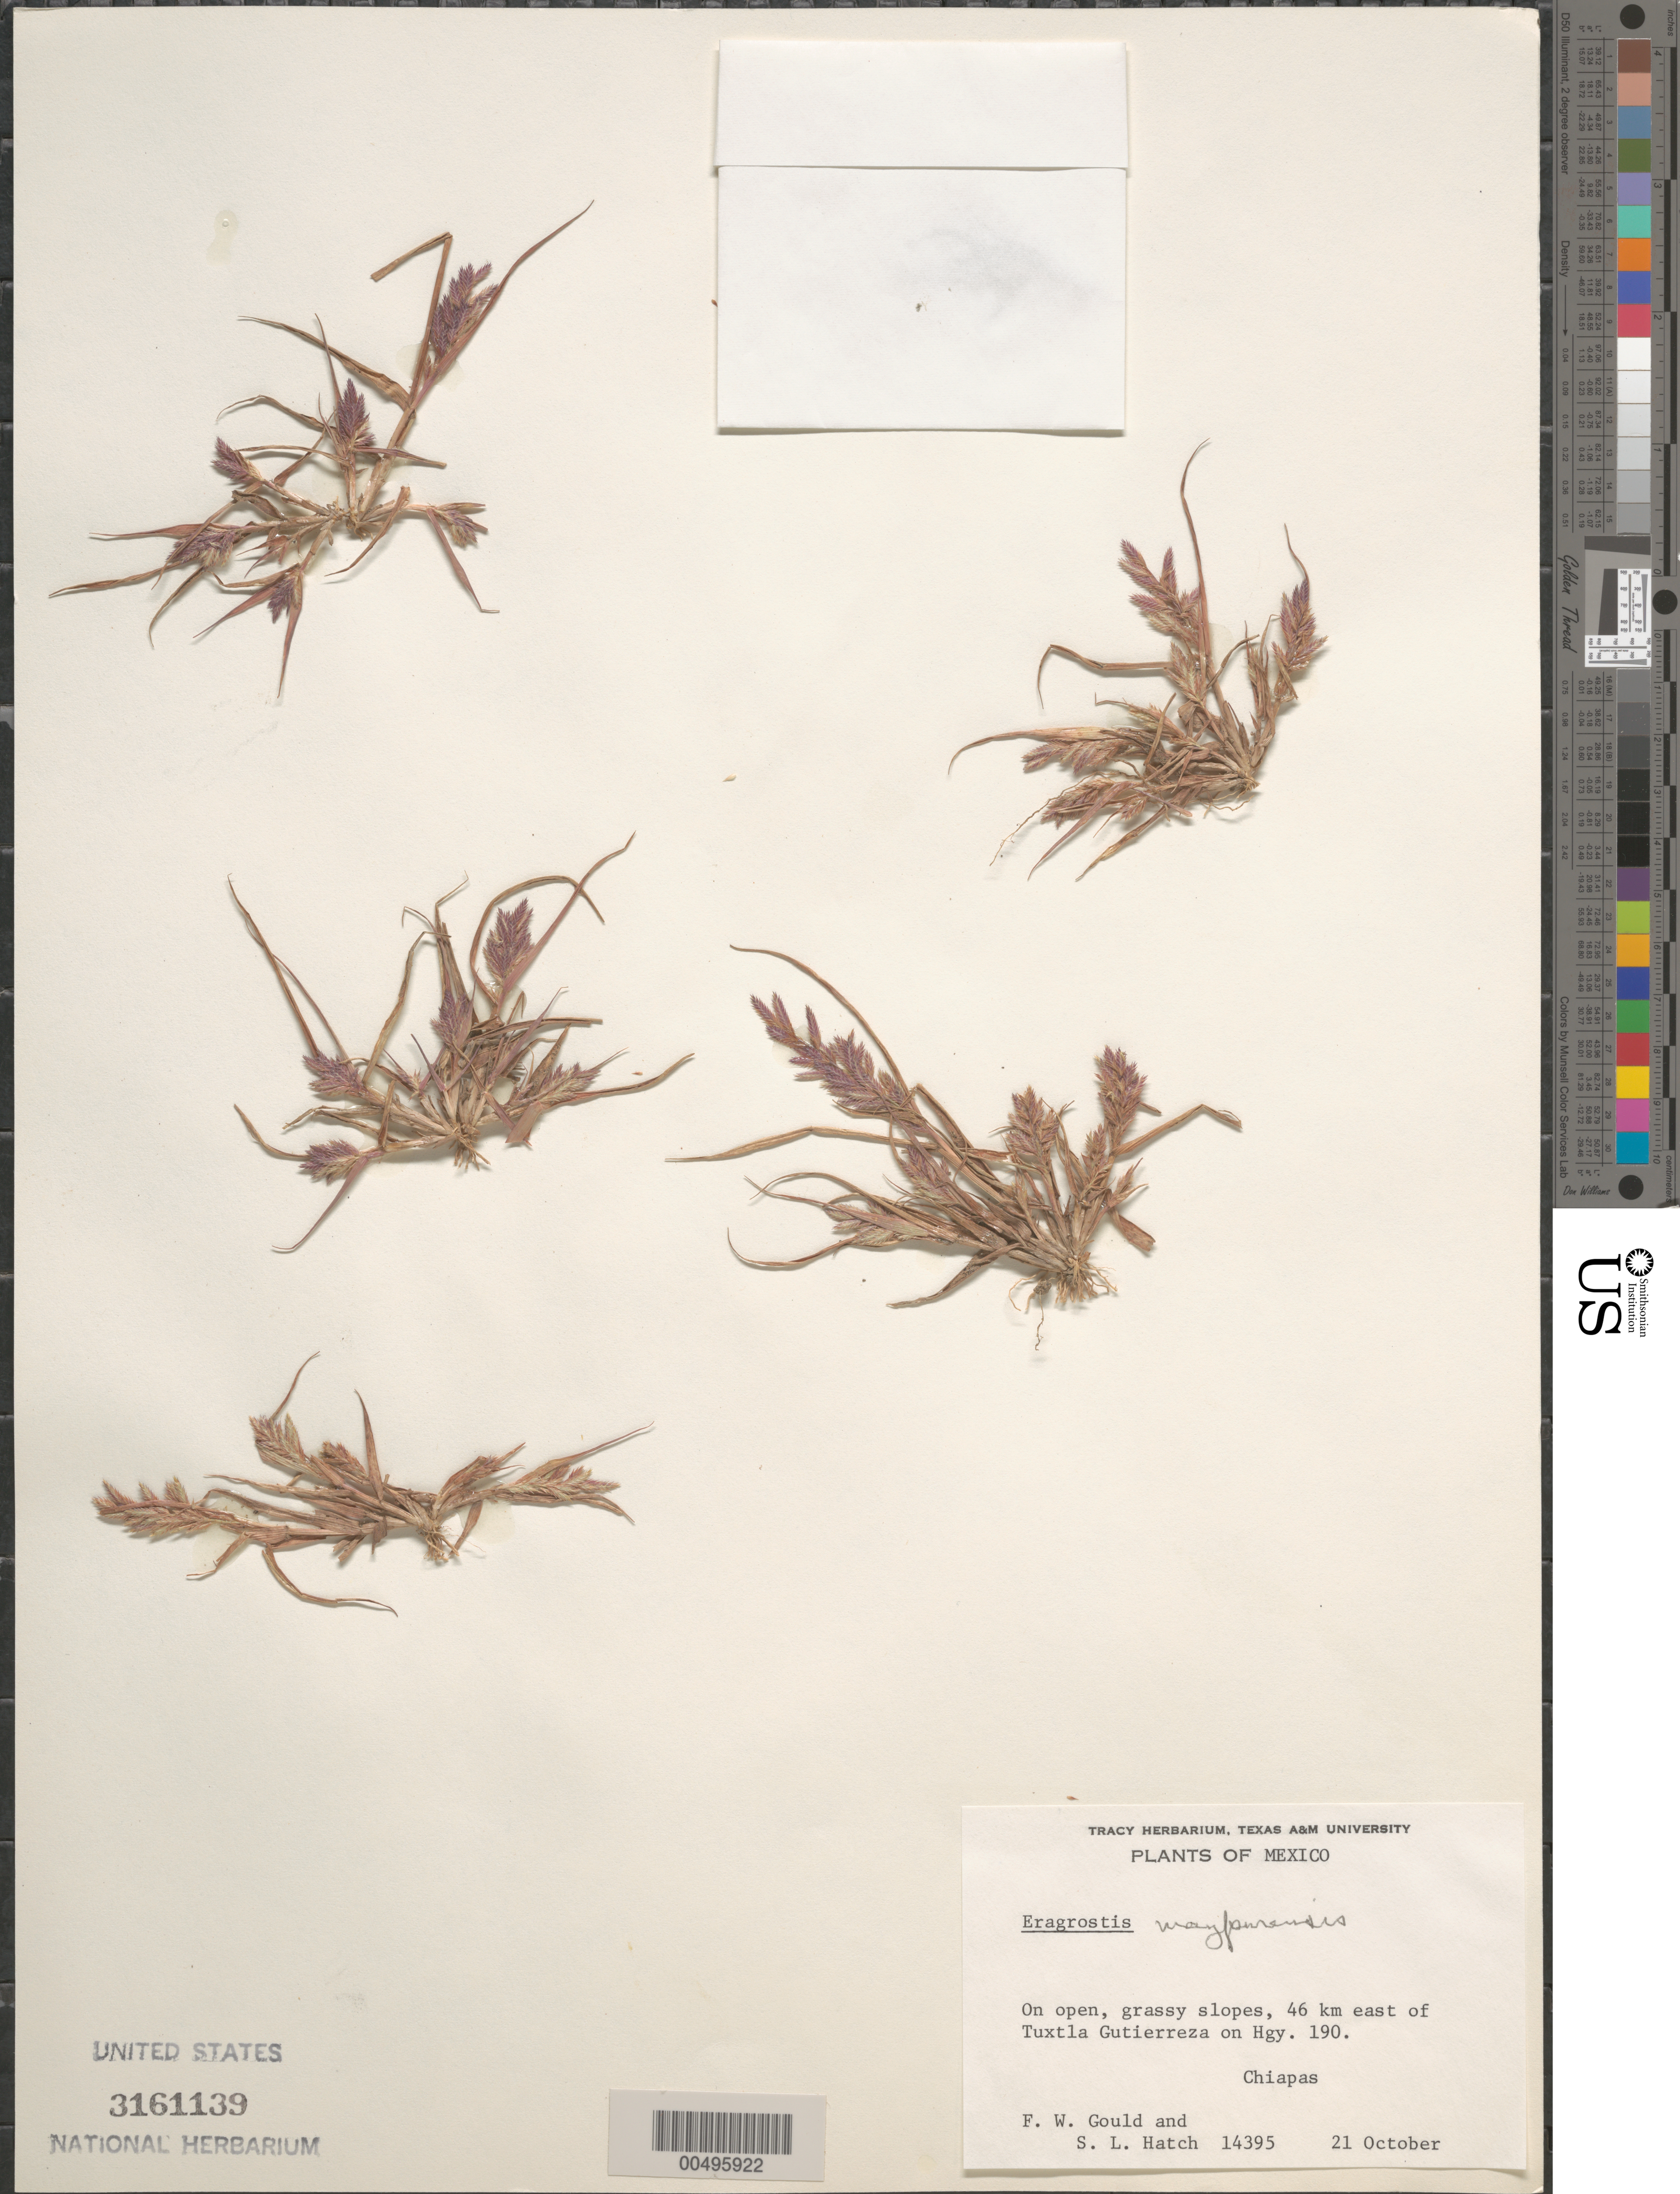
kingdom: Plantae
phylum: Tracheophyta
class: Liliopsida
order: Poales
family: Poaceae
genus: Eragrostis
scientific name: Eragrostis maypurensis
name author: (Kunth) Steud.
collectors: F. W. Gould & S. Hatch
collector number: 14395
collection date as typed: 21 Oct ????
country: Mexico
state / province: Chiapas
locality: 46 km E of Tuxtla Gutierrez on Hwy 190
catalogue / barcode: US 3161139